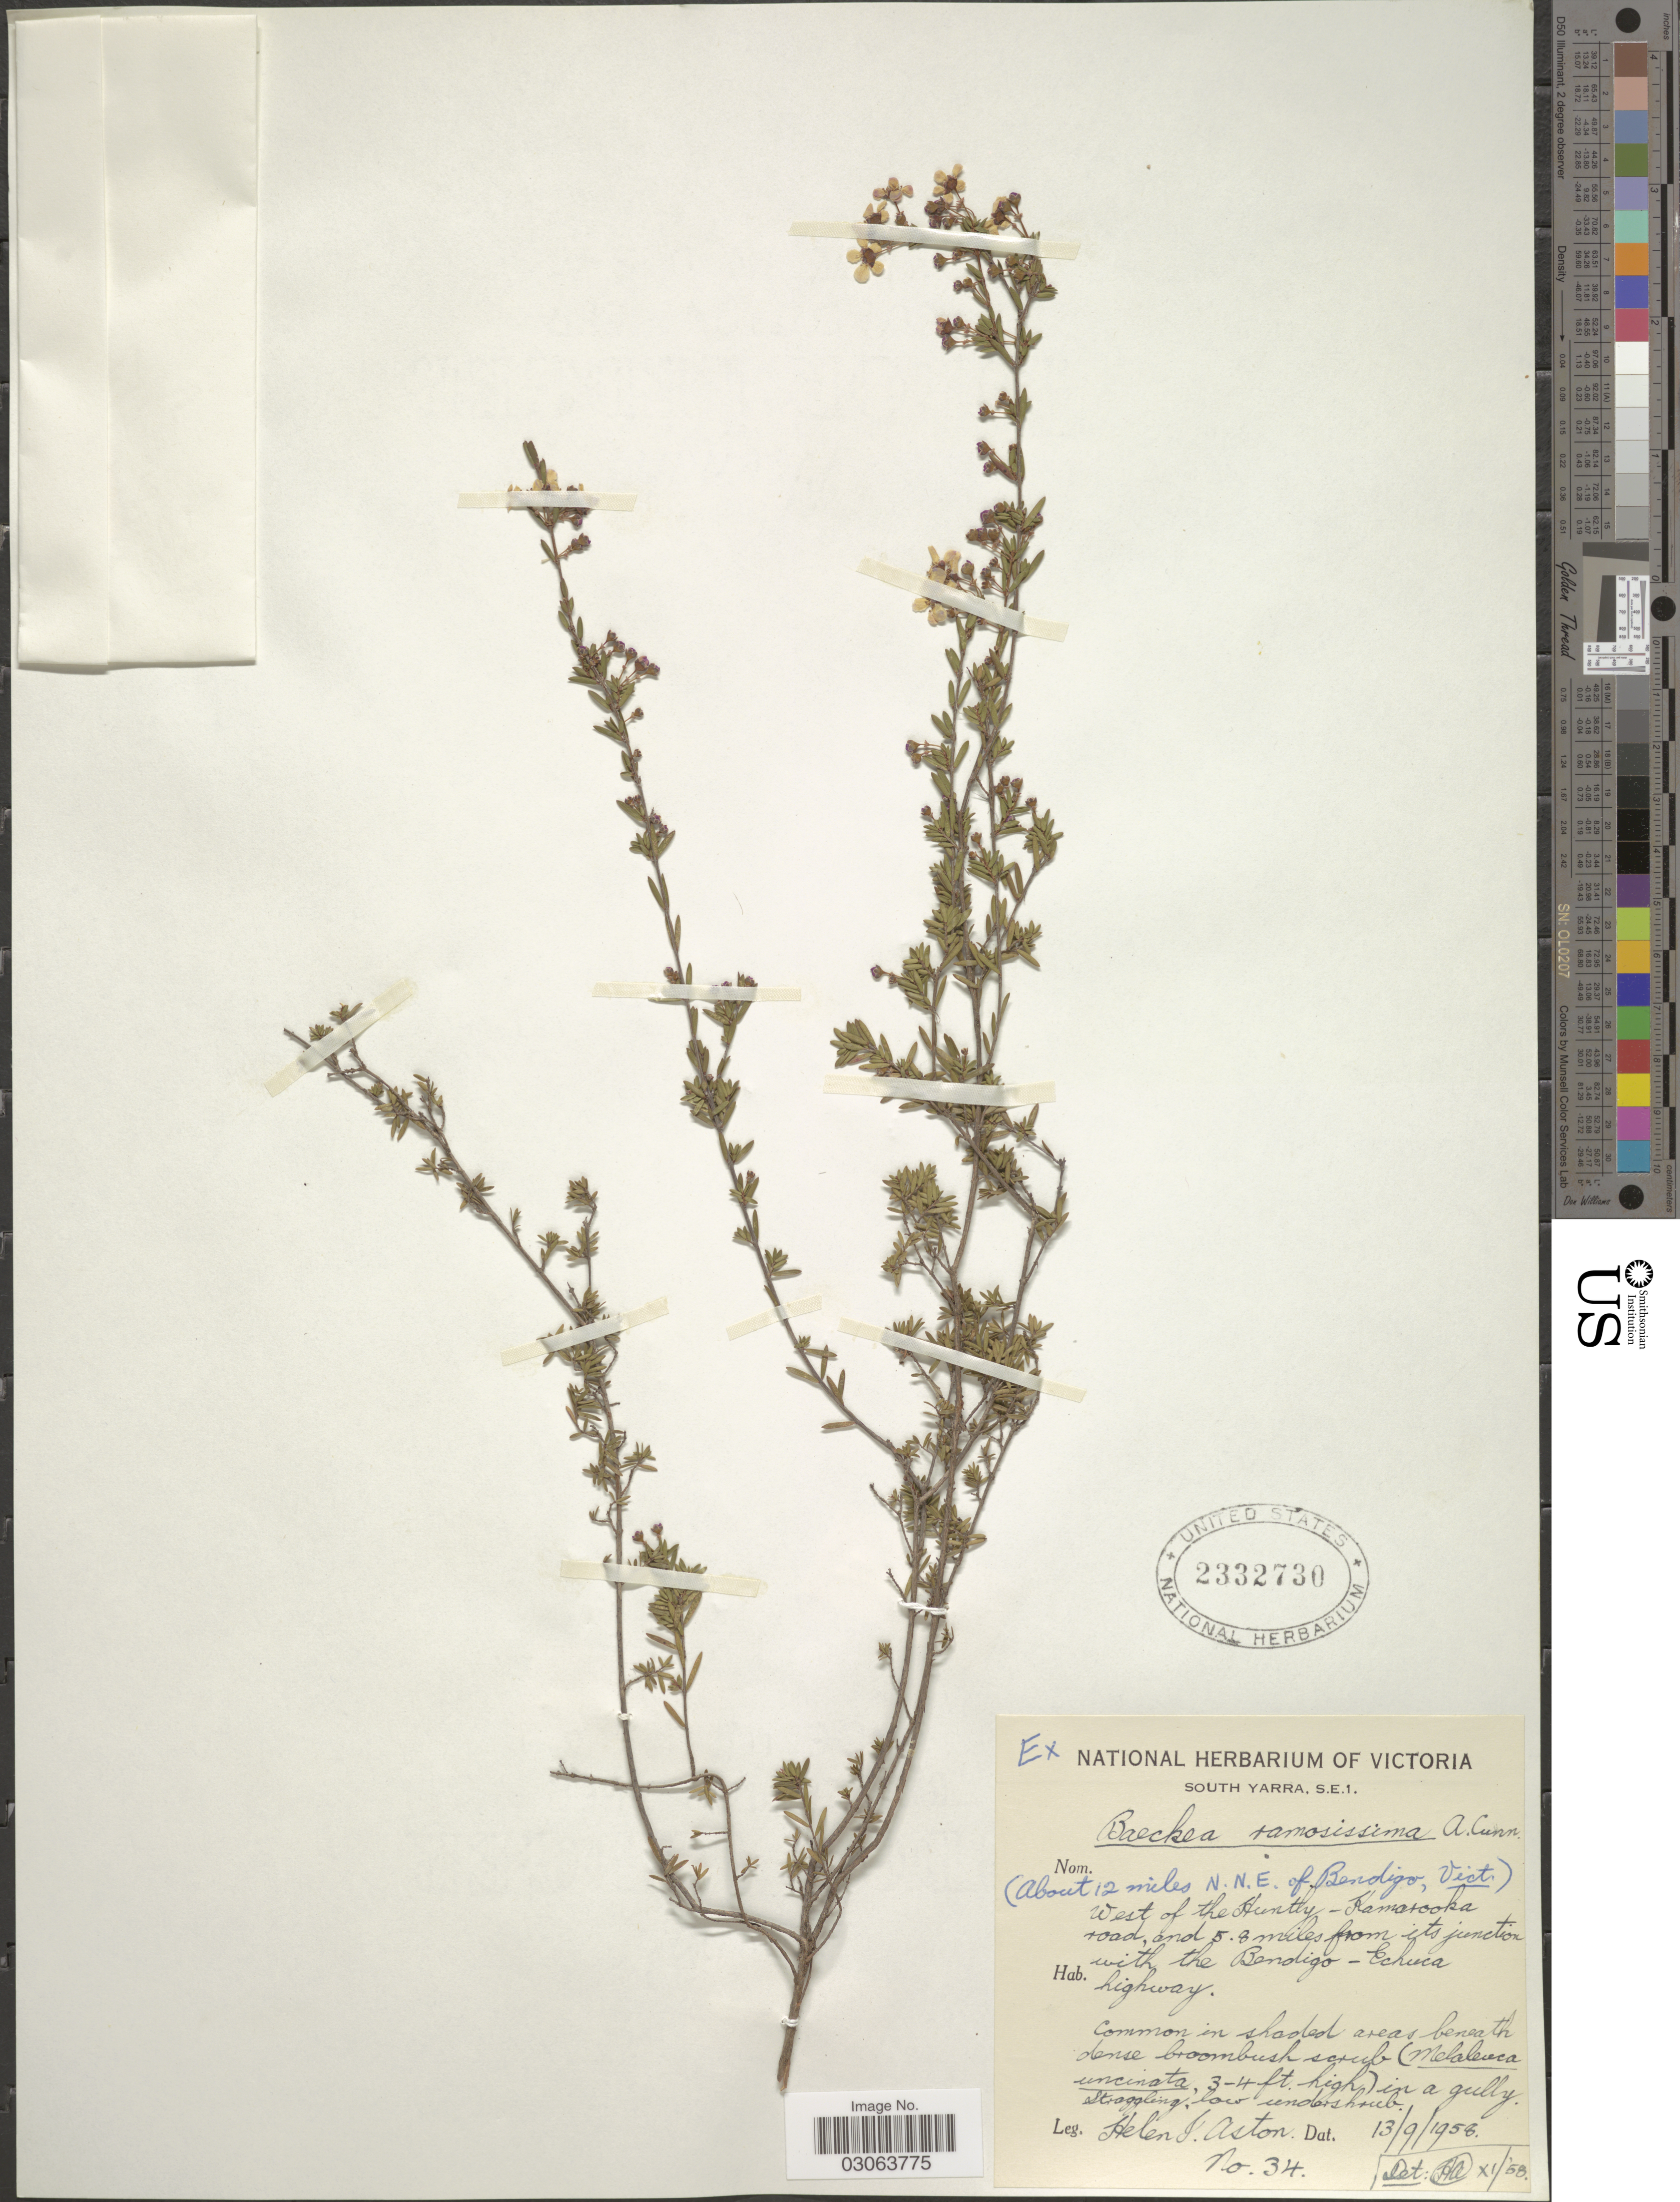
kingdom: Plantae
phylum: Tracheophyta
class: Magnoliopsida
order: Myrtales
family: Myrtaceae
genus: Euryomyrtus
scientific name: Euryomyrtus ramosissima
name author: (A. Cunn.) Trudgen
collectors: H. I. Aston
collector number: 34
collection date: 1958-09-13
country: Australia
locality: (About 12 miles N.N.E. of Bendigo, Vict.), West of the Huntly - Kamasooka road, and 5.8 miles from its junction with Bendigo-Echuca highway.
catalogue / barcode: US 2332730